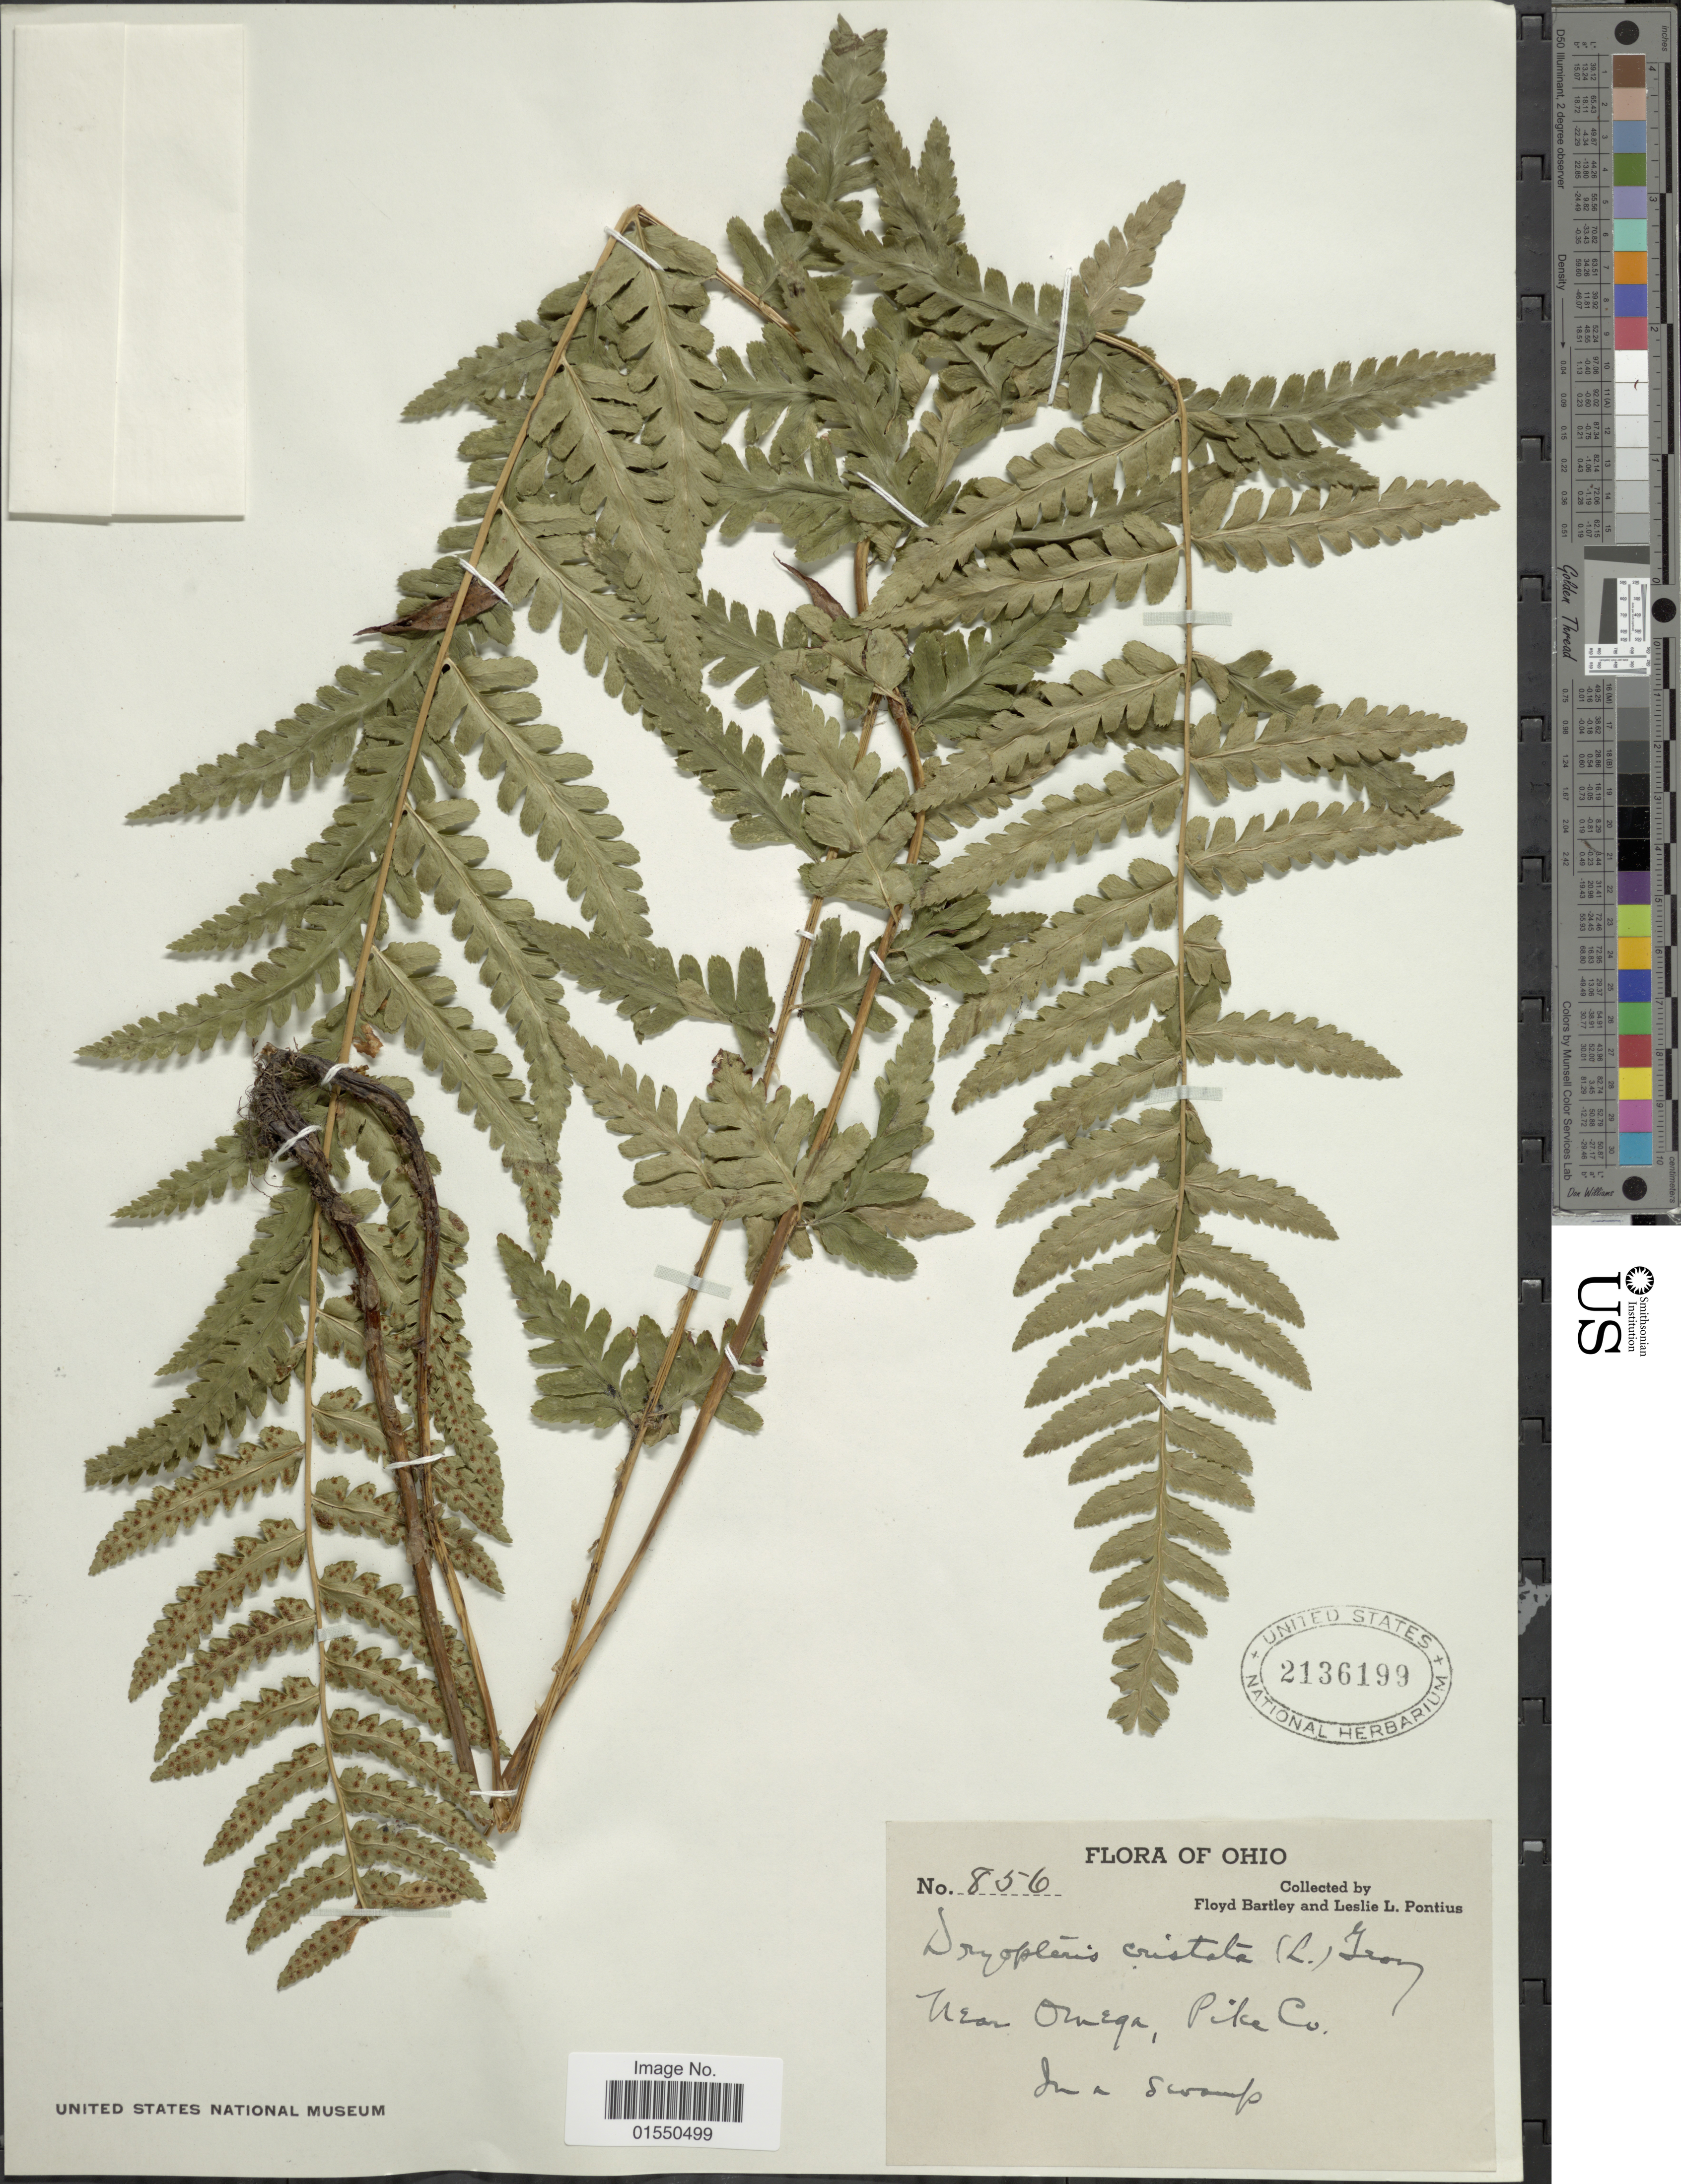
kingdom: Plantae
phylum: Tracheophyta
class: Polypodiopsida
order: Polypodiales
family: Dryopteridaceae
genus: Dryopteris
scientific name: Dryopteris cristata var. spinulosa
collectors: F. Bartley & L. Pontius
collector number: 856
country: United States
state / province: Ohio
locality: Near Omega, Pike Co.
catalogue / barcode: US 2136199